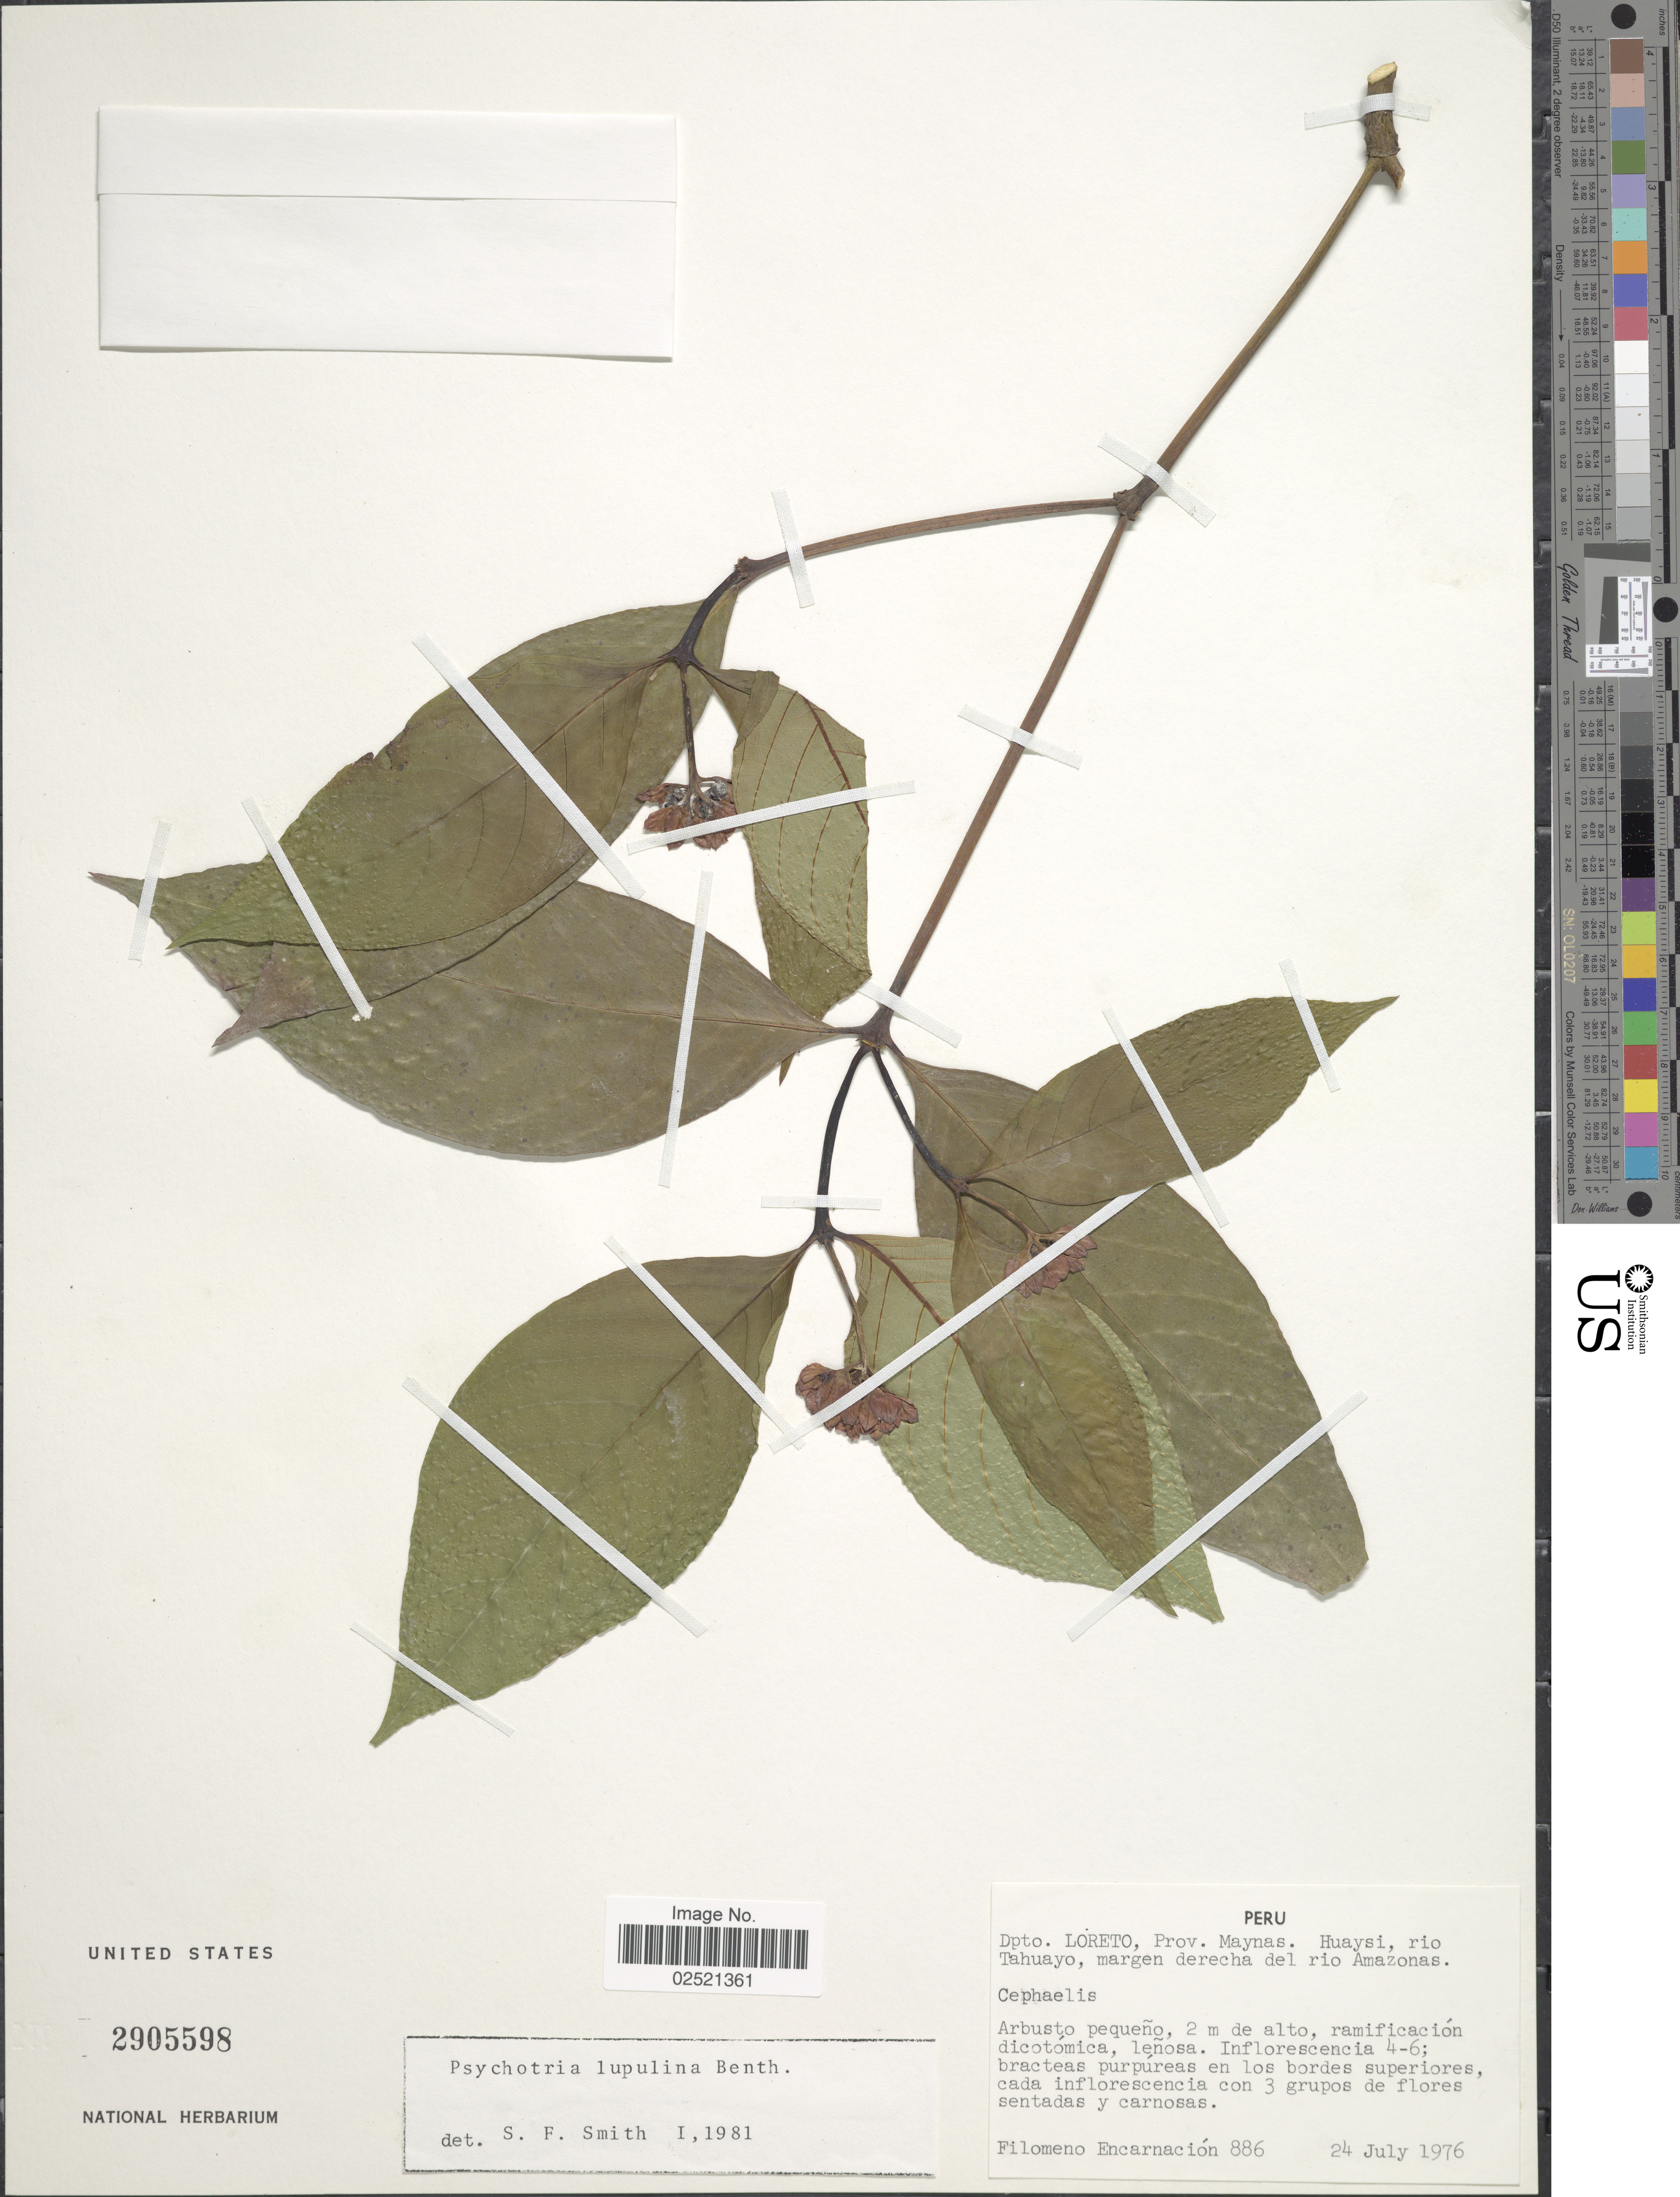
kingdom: Plantae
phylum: Tracheophyta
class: Magnoliopsida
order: Gentianales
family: Rubiaceae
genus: Psychotria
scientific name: Psychotria lupulina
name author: Benth.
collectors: F. Encarnación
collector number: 886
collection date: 1976-07-24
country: Peru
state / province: Loreto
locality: Prov. Maynas, Huaysi, rio Tahuayo, margen derecha del rio Amazonas.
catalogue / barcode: US 2905598